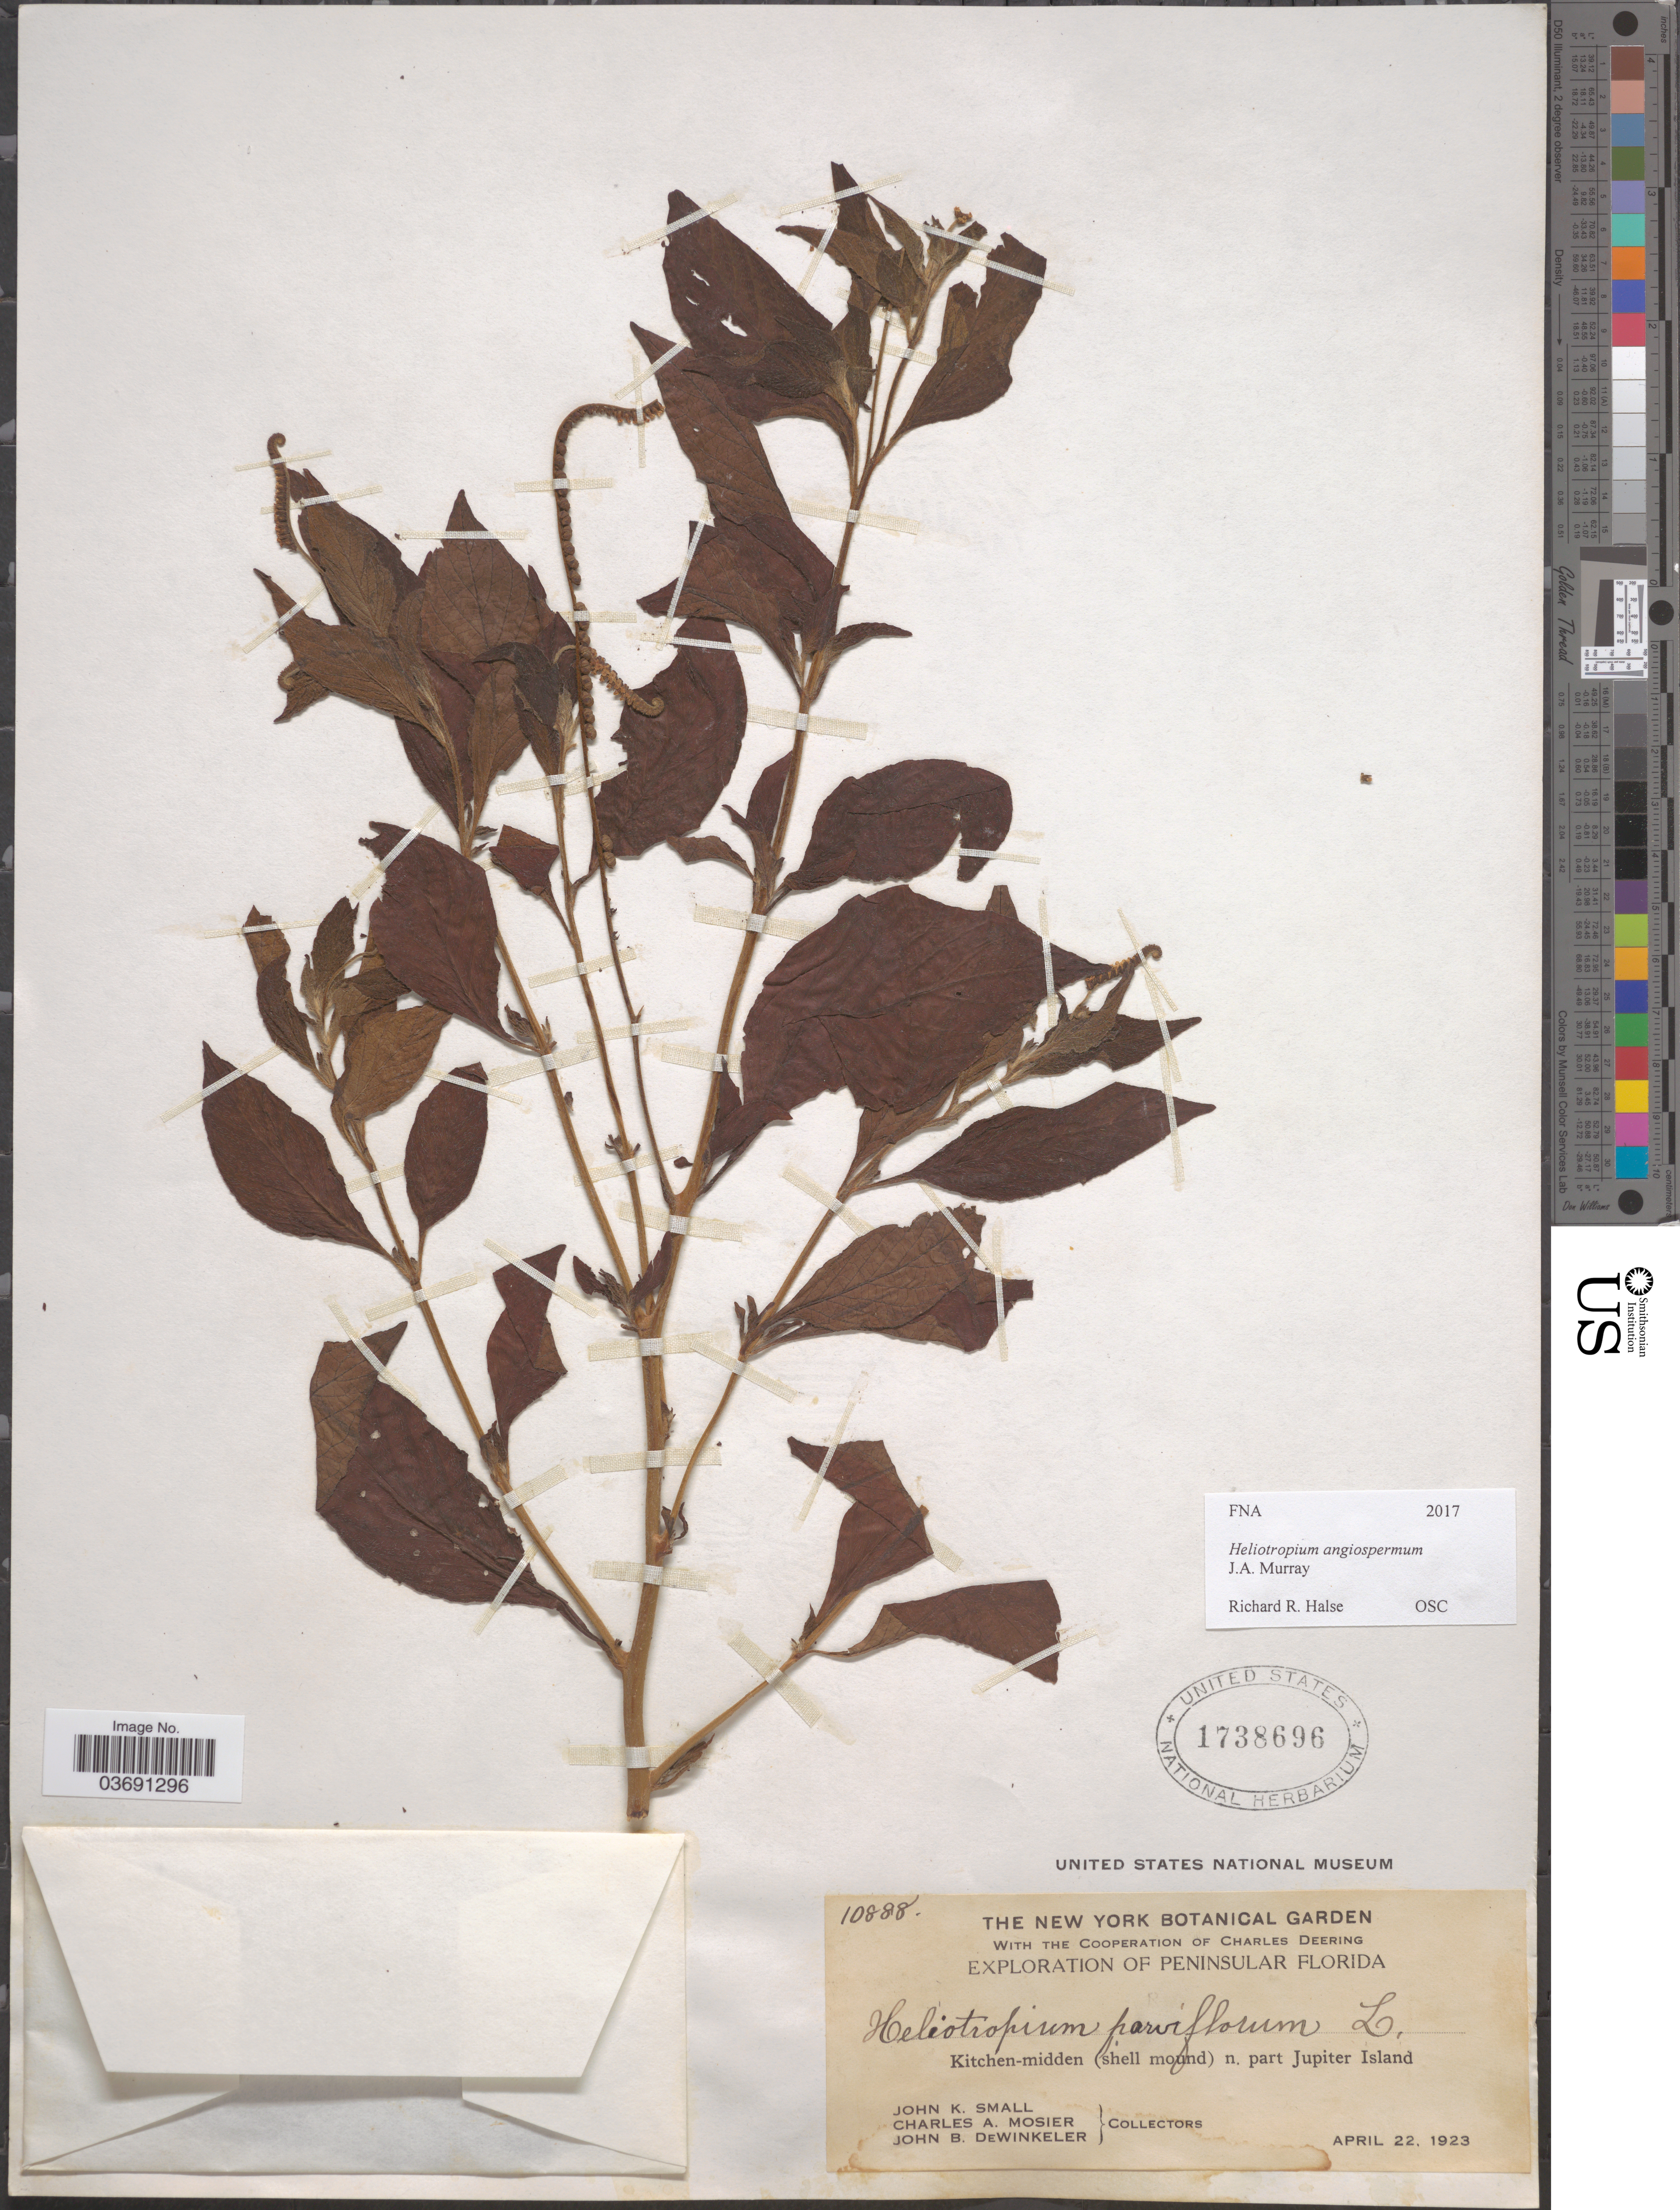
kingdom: Plantae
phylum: Tracheophyta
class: Magnoliopsida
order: Boraginales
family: Heliotropiaceae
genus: Heliotropium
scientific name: Heliotropium angiospermum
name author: Murray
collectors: J. K. Small, C. A. Mosier & J. B. Dewinkeler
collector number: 10888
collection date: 1923-04-22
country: United States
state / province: Florida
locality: Peninsular Florida. Kitchen-midden (shell mound) n. part Jupiter Island.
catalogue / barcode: US 1738696